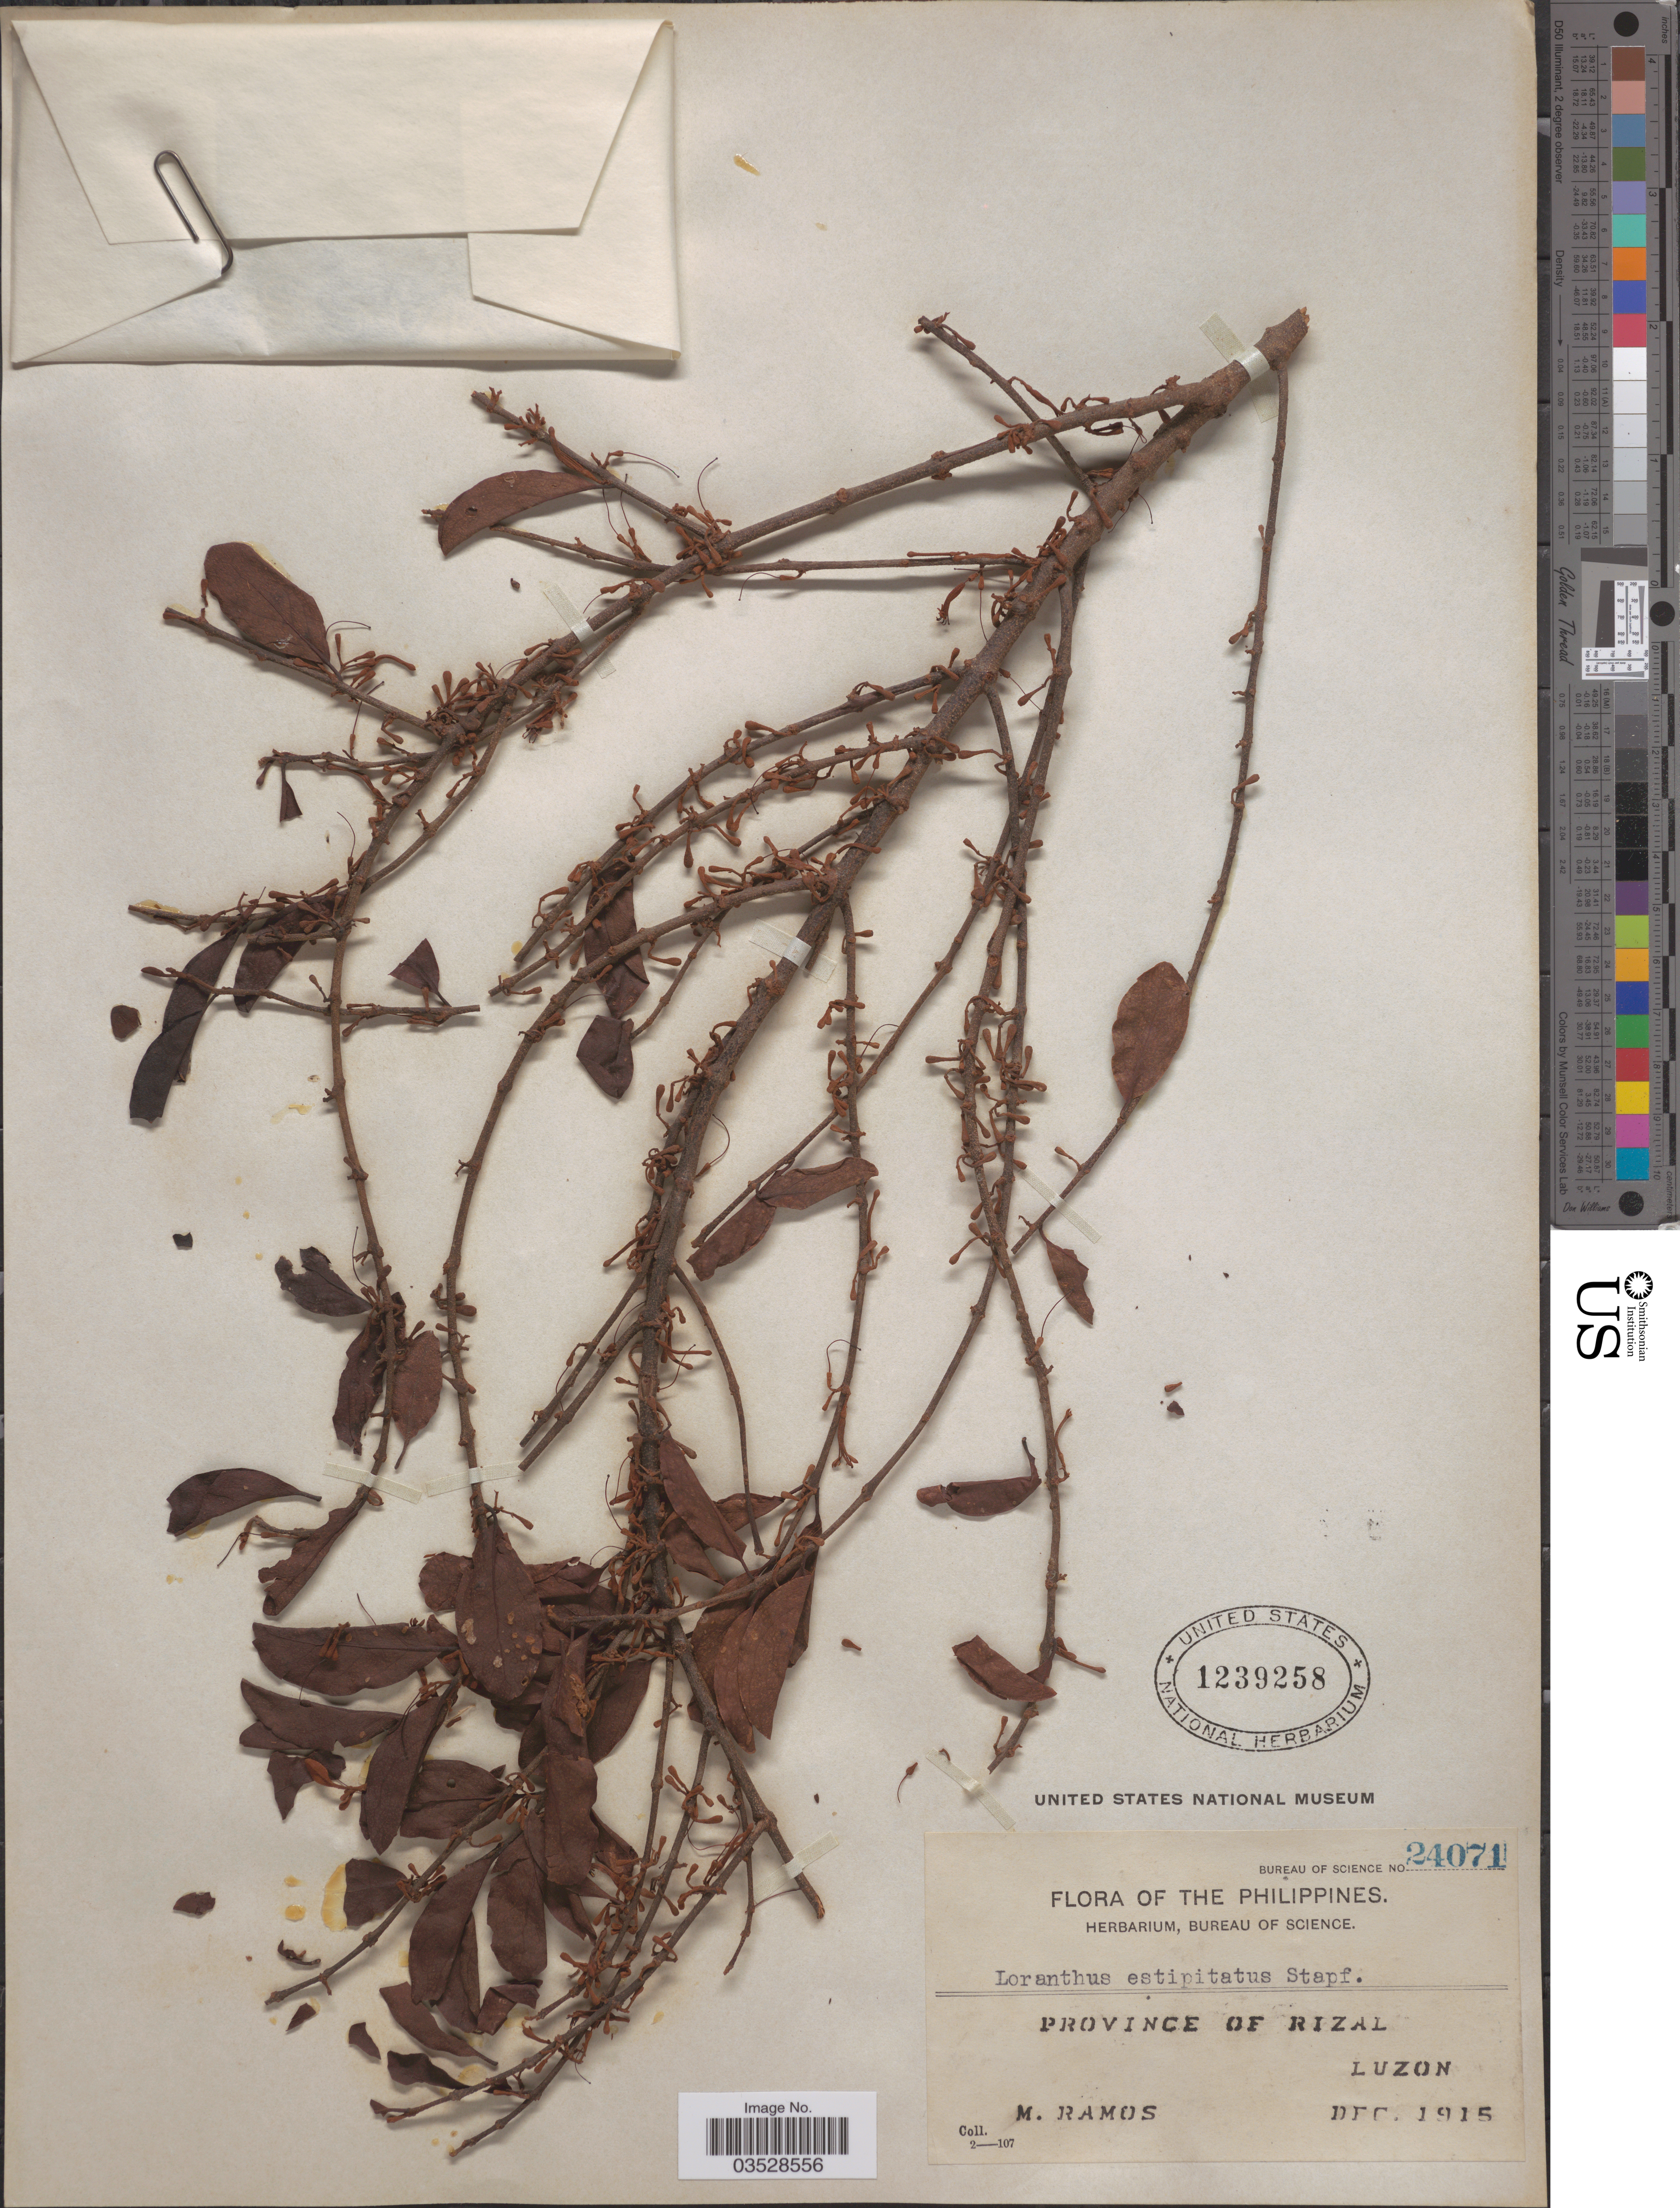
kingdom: Plantae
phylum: Tracheophyta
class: Magnoliopsida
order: Santalales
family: Loranthaceae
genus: Loranthus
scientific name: Loranthus parasiticus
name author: Druce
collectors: M. Ramos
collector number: Bureau of Science 24071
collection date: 1915-12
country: Philippines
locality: Province of Rizal. Luzon.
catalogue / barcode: US 1239258